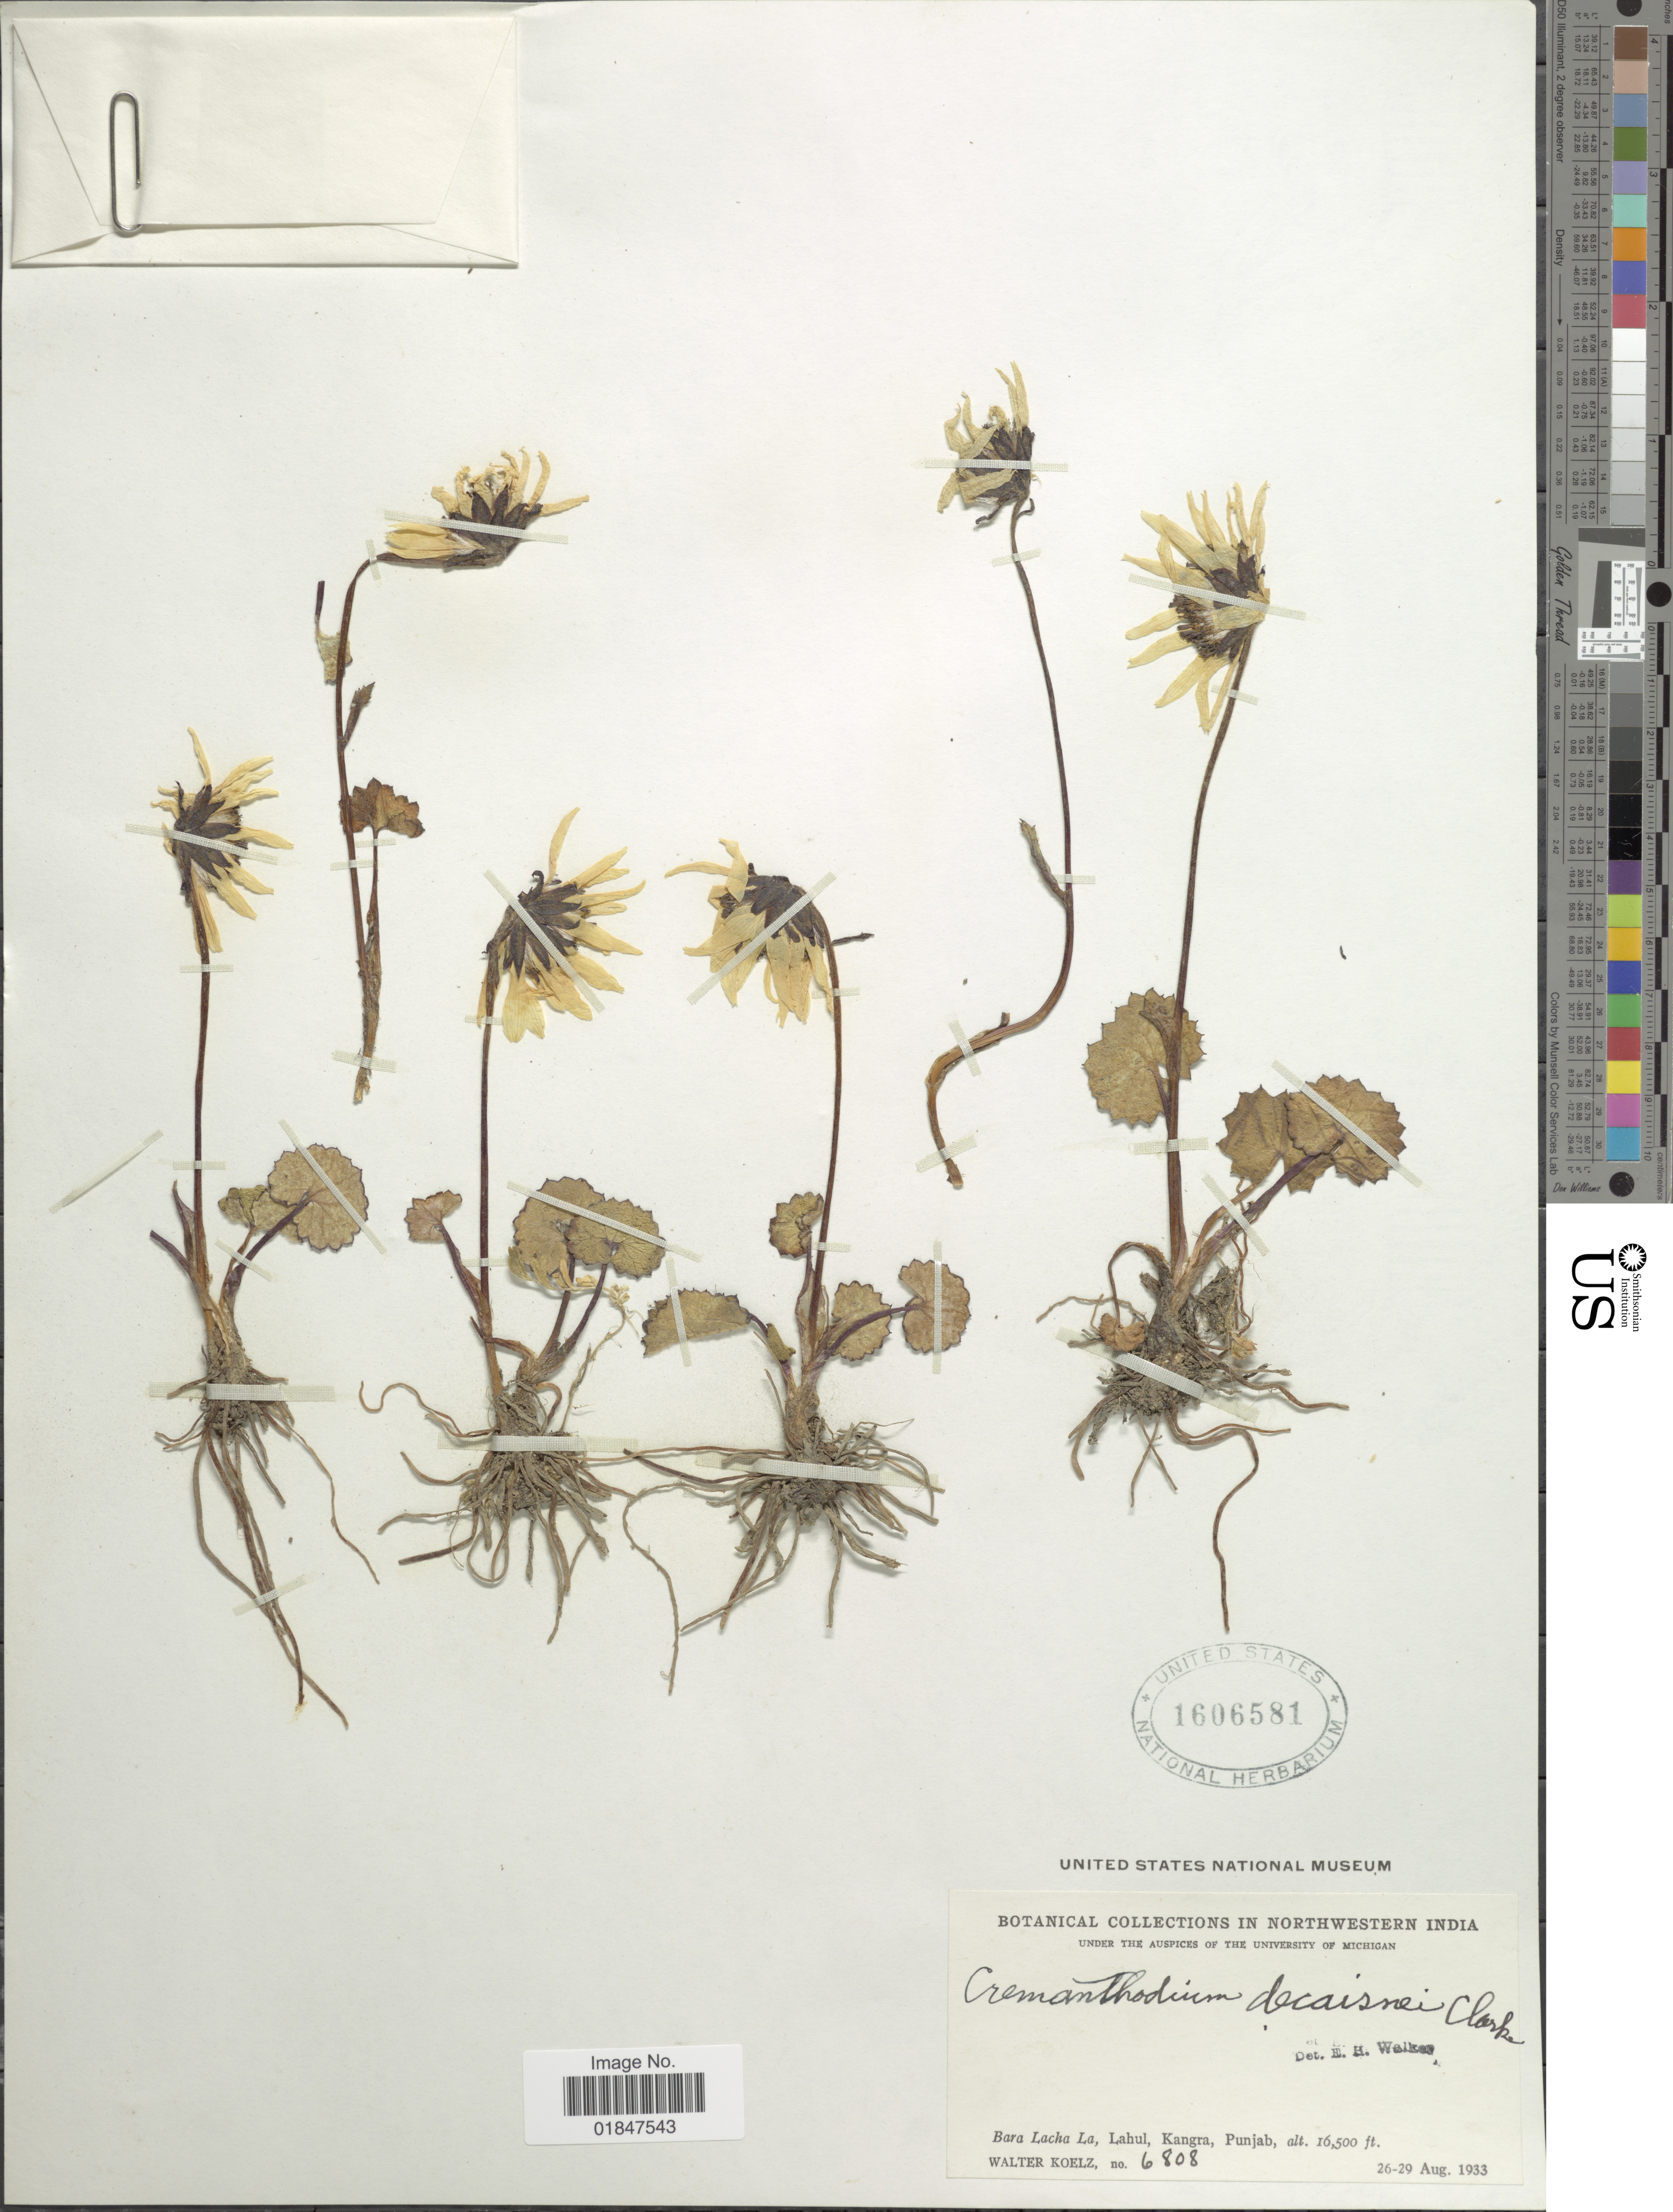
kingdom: Plantae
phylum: Tracheophyta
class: Magnoliopsida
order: Asterales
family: Asteraceae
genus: Cremanthodium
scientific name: Cremanthodium decaisnei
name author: C.B. Clarke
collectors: W. N. Koelz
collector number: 6808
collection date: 1933-08-26/1933-08-29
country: India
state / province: Himachal Pradesh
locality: Northwestern India, Bara Lacha La, Lahul, Kangra, Punjab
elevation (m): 5029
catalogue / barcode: US 1606581